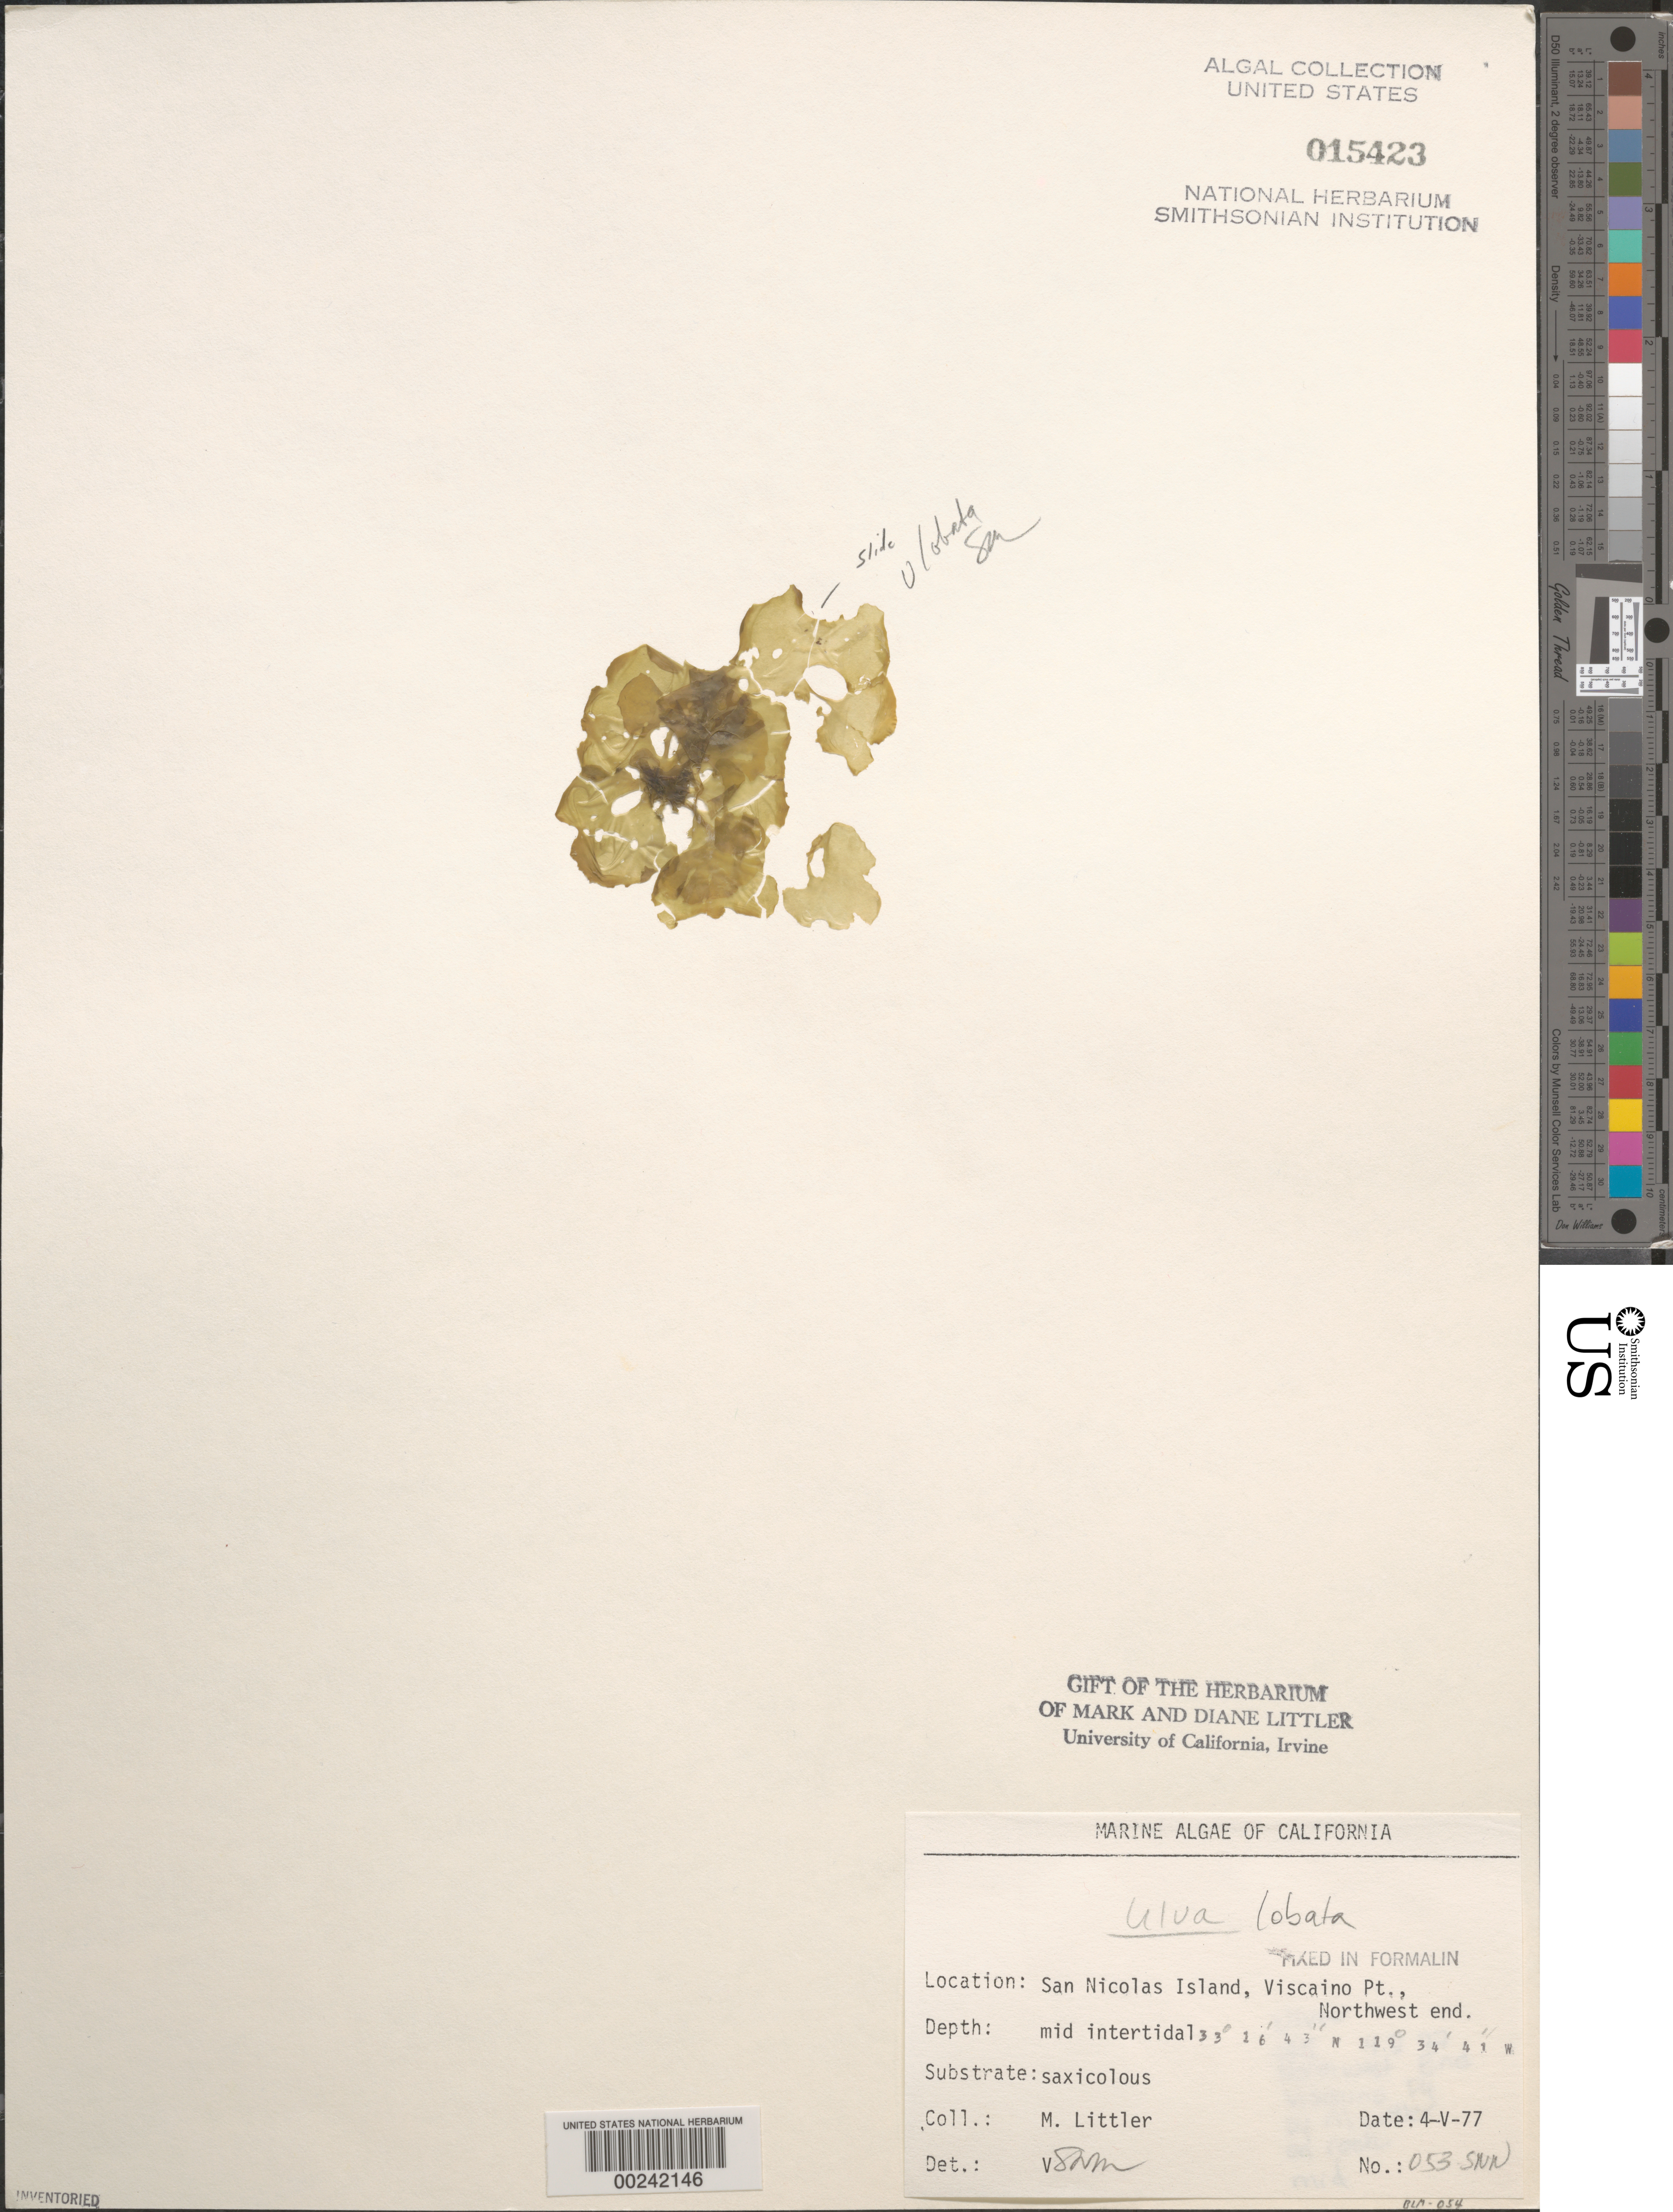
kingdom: Plantae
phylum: Chlorophyta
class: Ulvophyceae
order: Ulvales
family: Ulvaceae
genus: Ulva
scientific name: Ulva lactuca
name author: L.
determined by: Algae name updating Project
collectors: M. M. Littler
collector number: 053-SNN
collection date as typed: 04 May 1977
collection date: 1977-05-04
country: United States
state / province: California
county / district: Ventura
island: San Nicolas Island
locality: Viscaino Point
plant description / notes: BLM-SOCALBIGHT Rocky Intertidal Survey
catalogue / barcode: US 15423